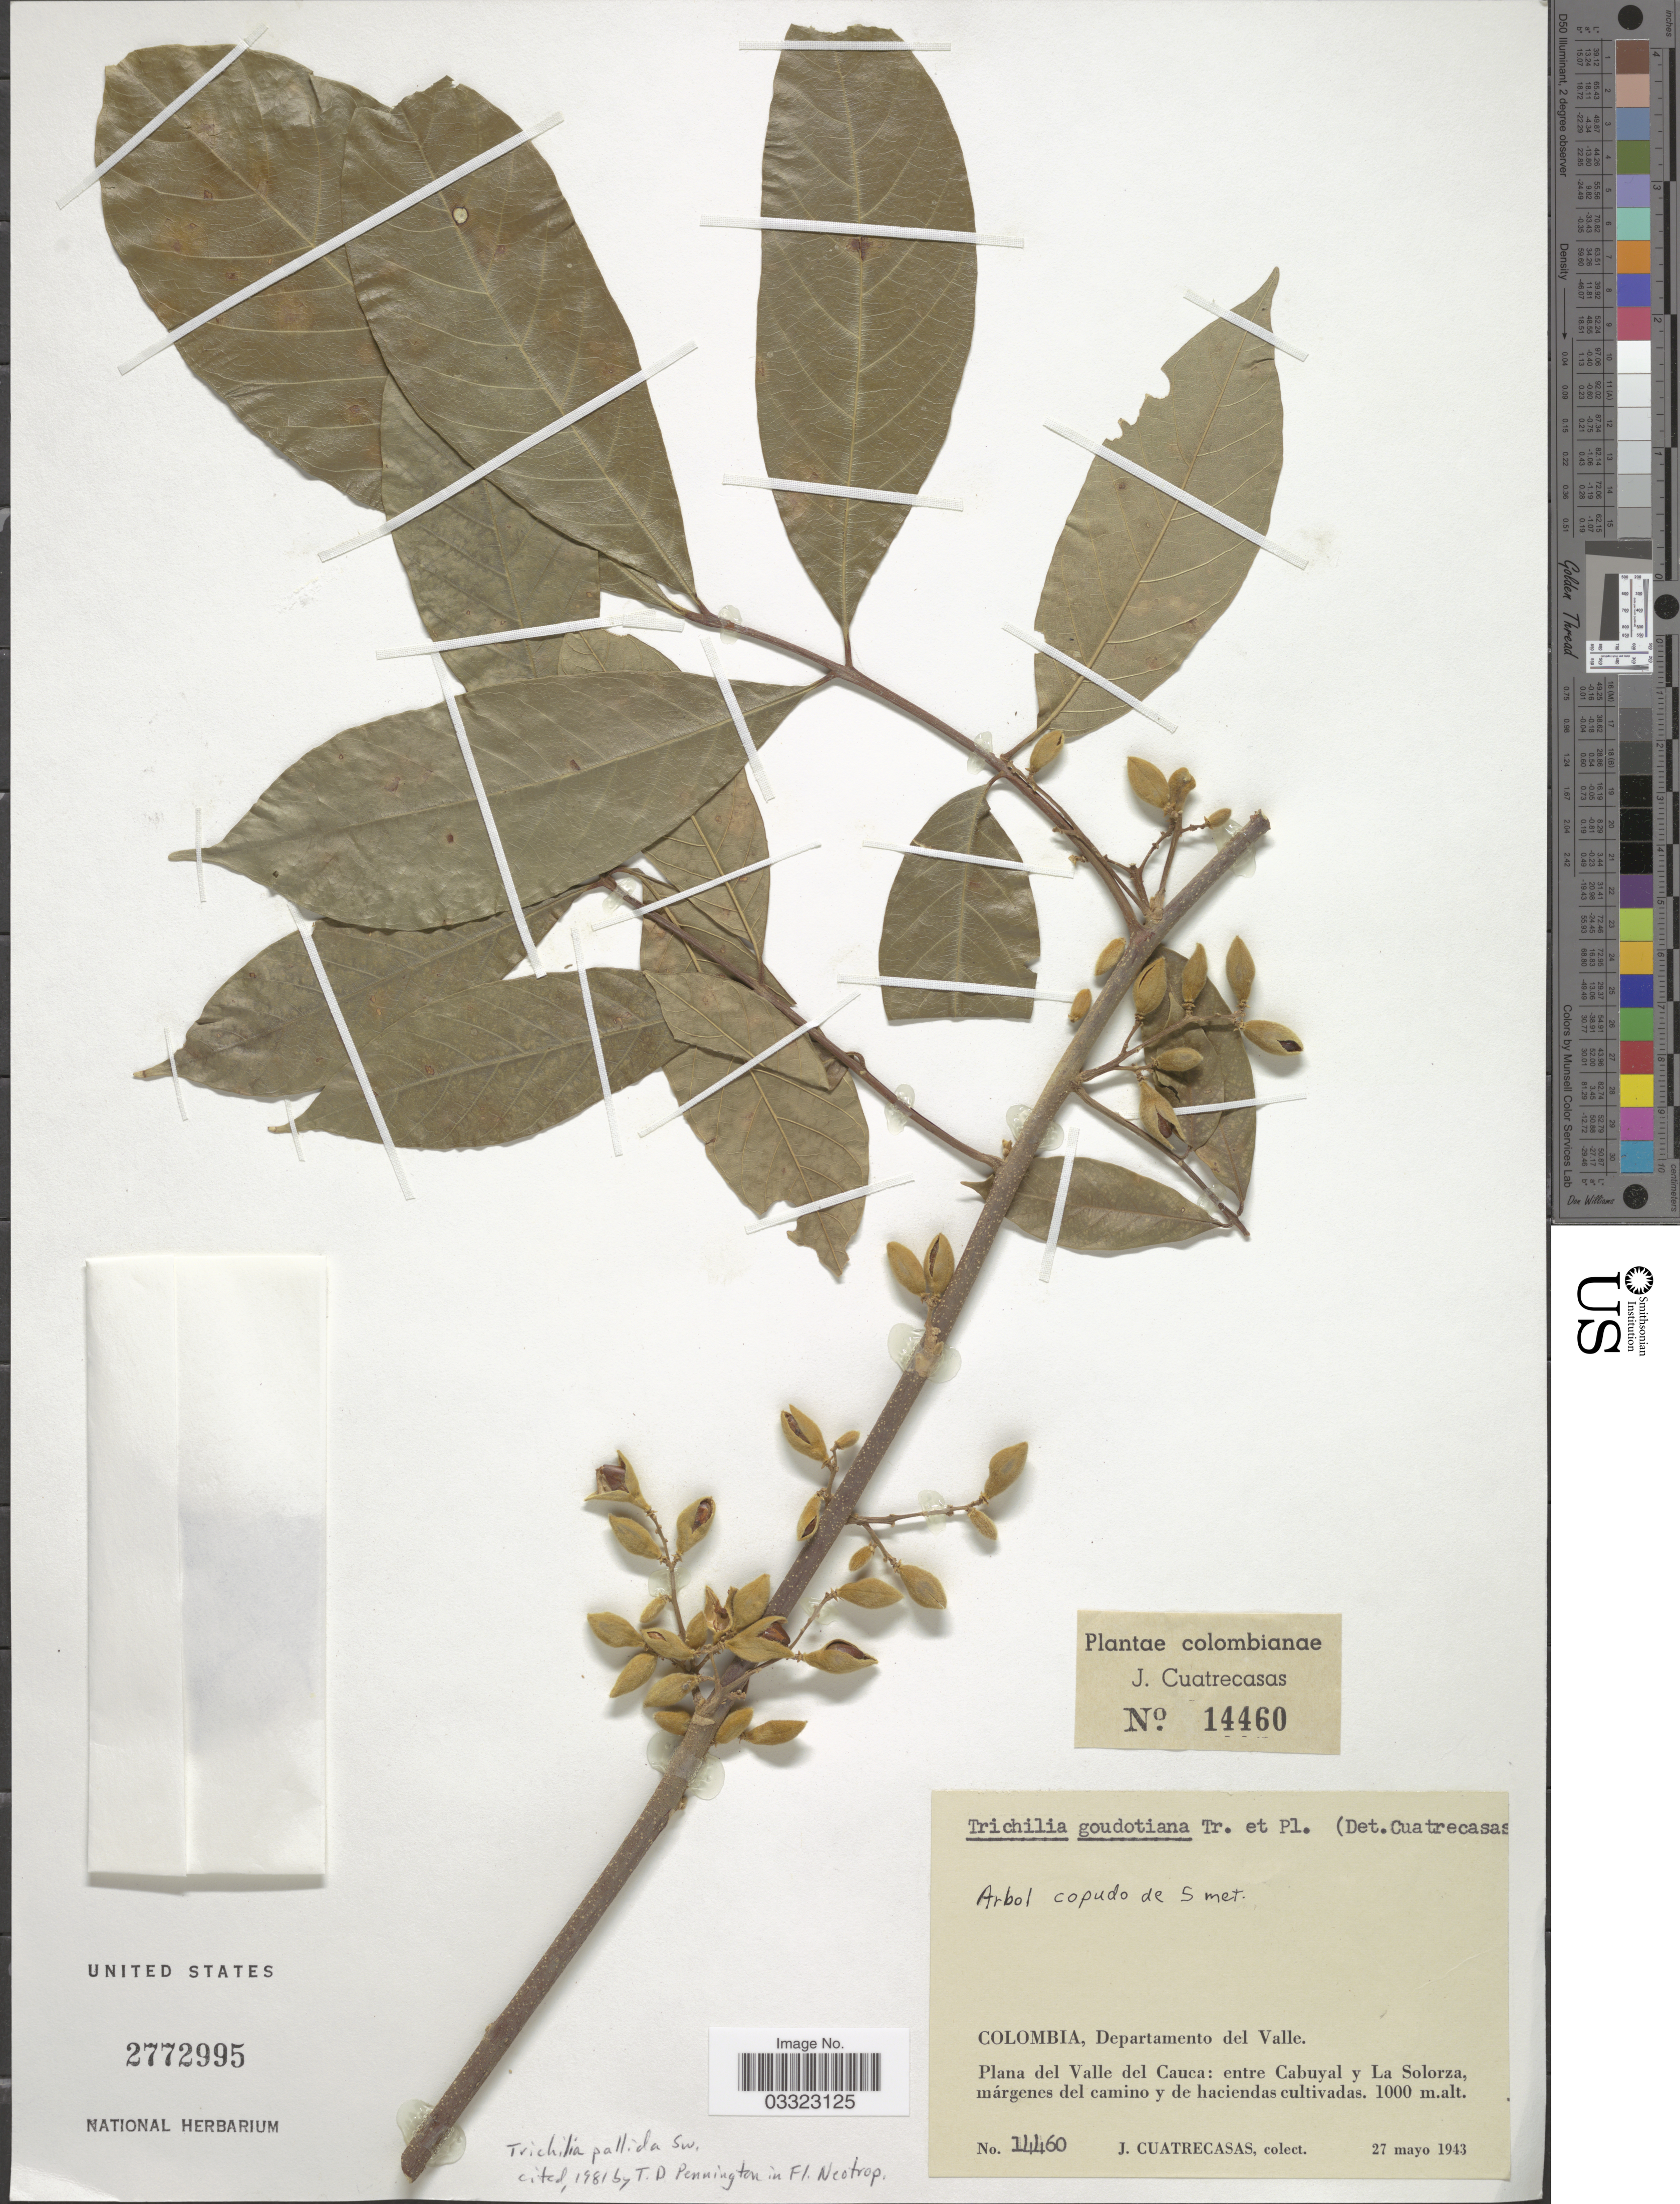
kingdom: Plantae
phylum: Tracheophyta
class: Magnoliopsida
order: Sapindales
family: Meliaceae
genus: Trichilia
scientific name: Trichilia pallida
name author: Sw.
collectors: J. Cuatrecasas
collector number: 14460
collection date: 1943-05-27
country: Colombia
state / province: Valle del Cauca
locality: Departamento del Valle. Plana del Valle del Cauca: entre Cabuyal y La Solorza, márgenes del camino y de haciendas cultivadas.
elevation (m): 1000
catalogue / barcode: US 2772995